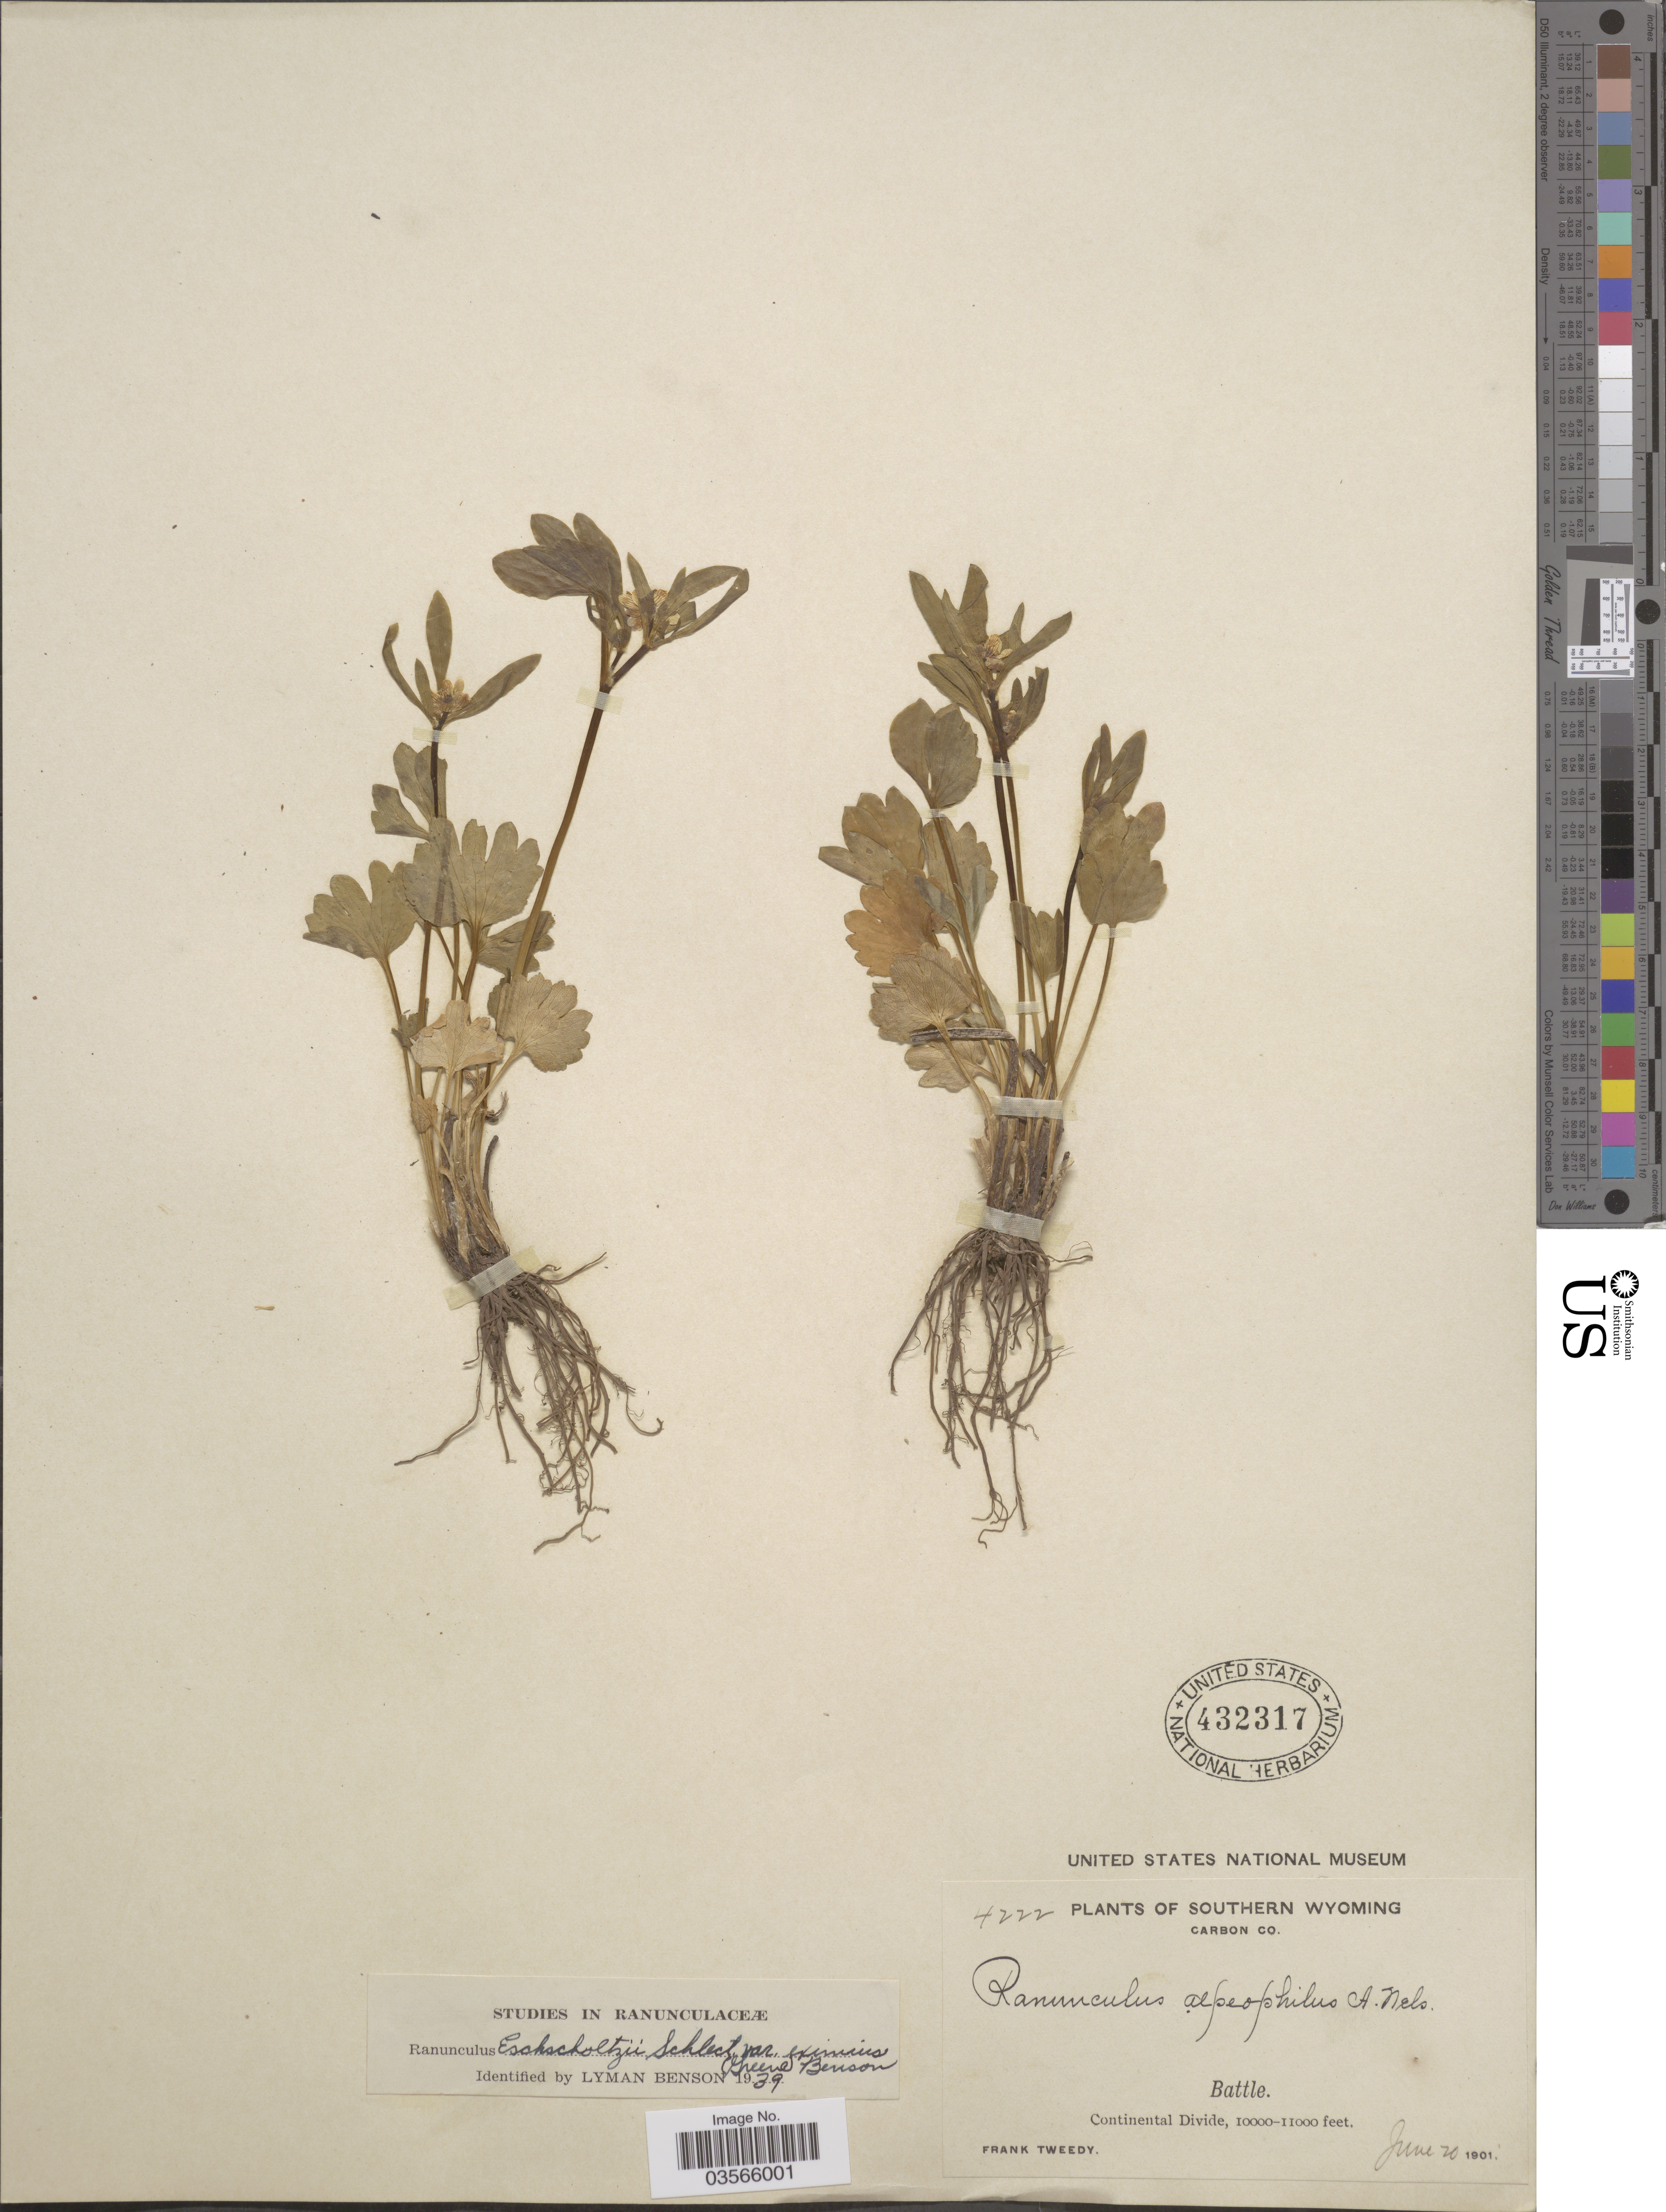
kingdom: Plantae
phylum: Tracheophyta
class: Magnoliopsida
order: Ranunculales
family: Ranunculaceae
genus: Ranunculus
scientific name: Ranunculus eximius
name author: Greene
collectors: F. Tweedy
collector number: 4222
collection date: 1901-06-20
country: United States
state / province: Wyoming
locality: Southern Wyoming. Carbon Co. Battle. Continental Divide.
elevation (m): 3048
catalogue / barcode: US 432317